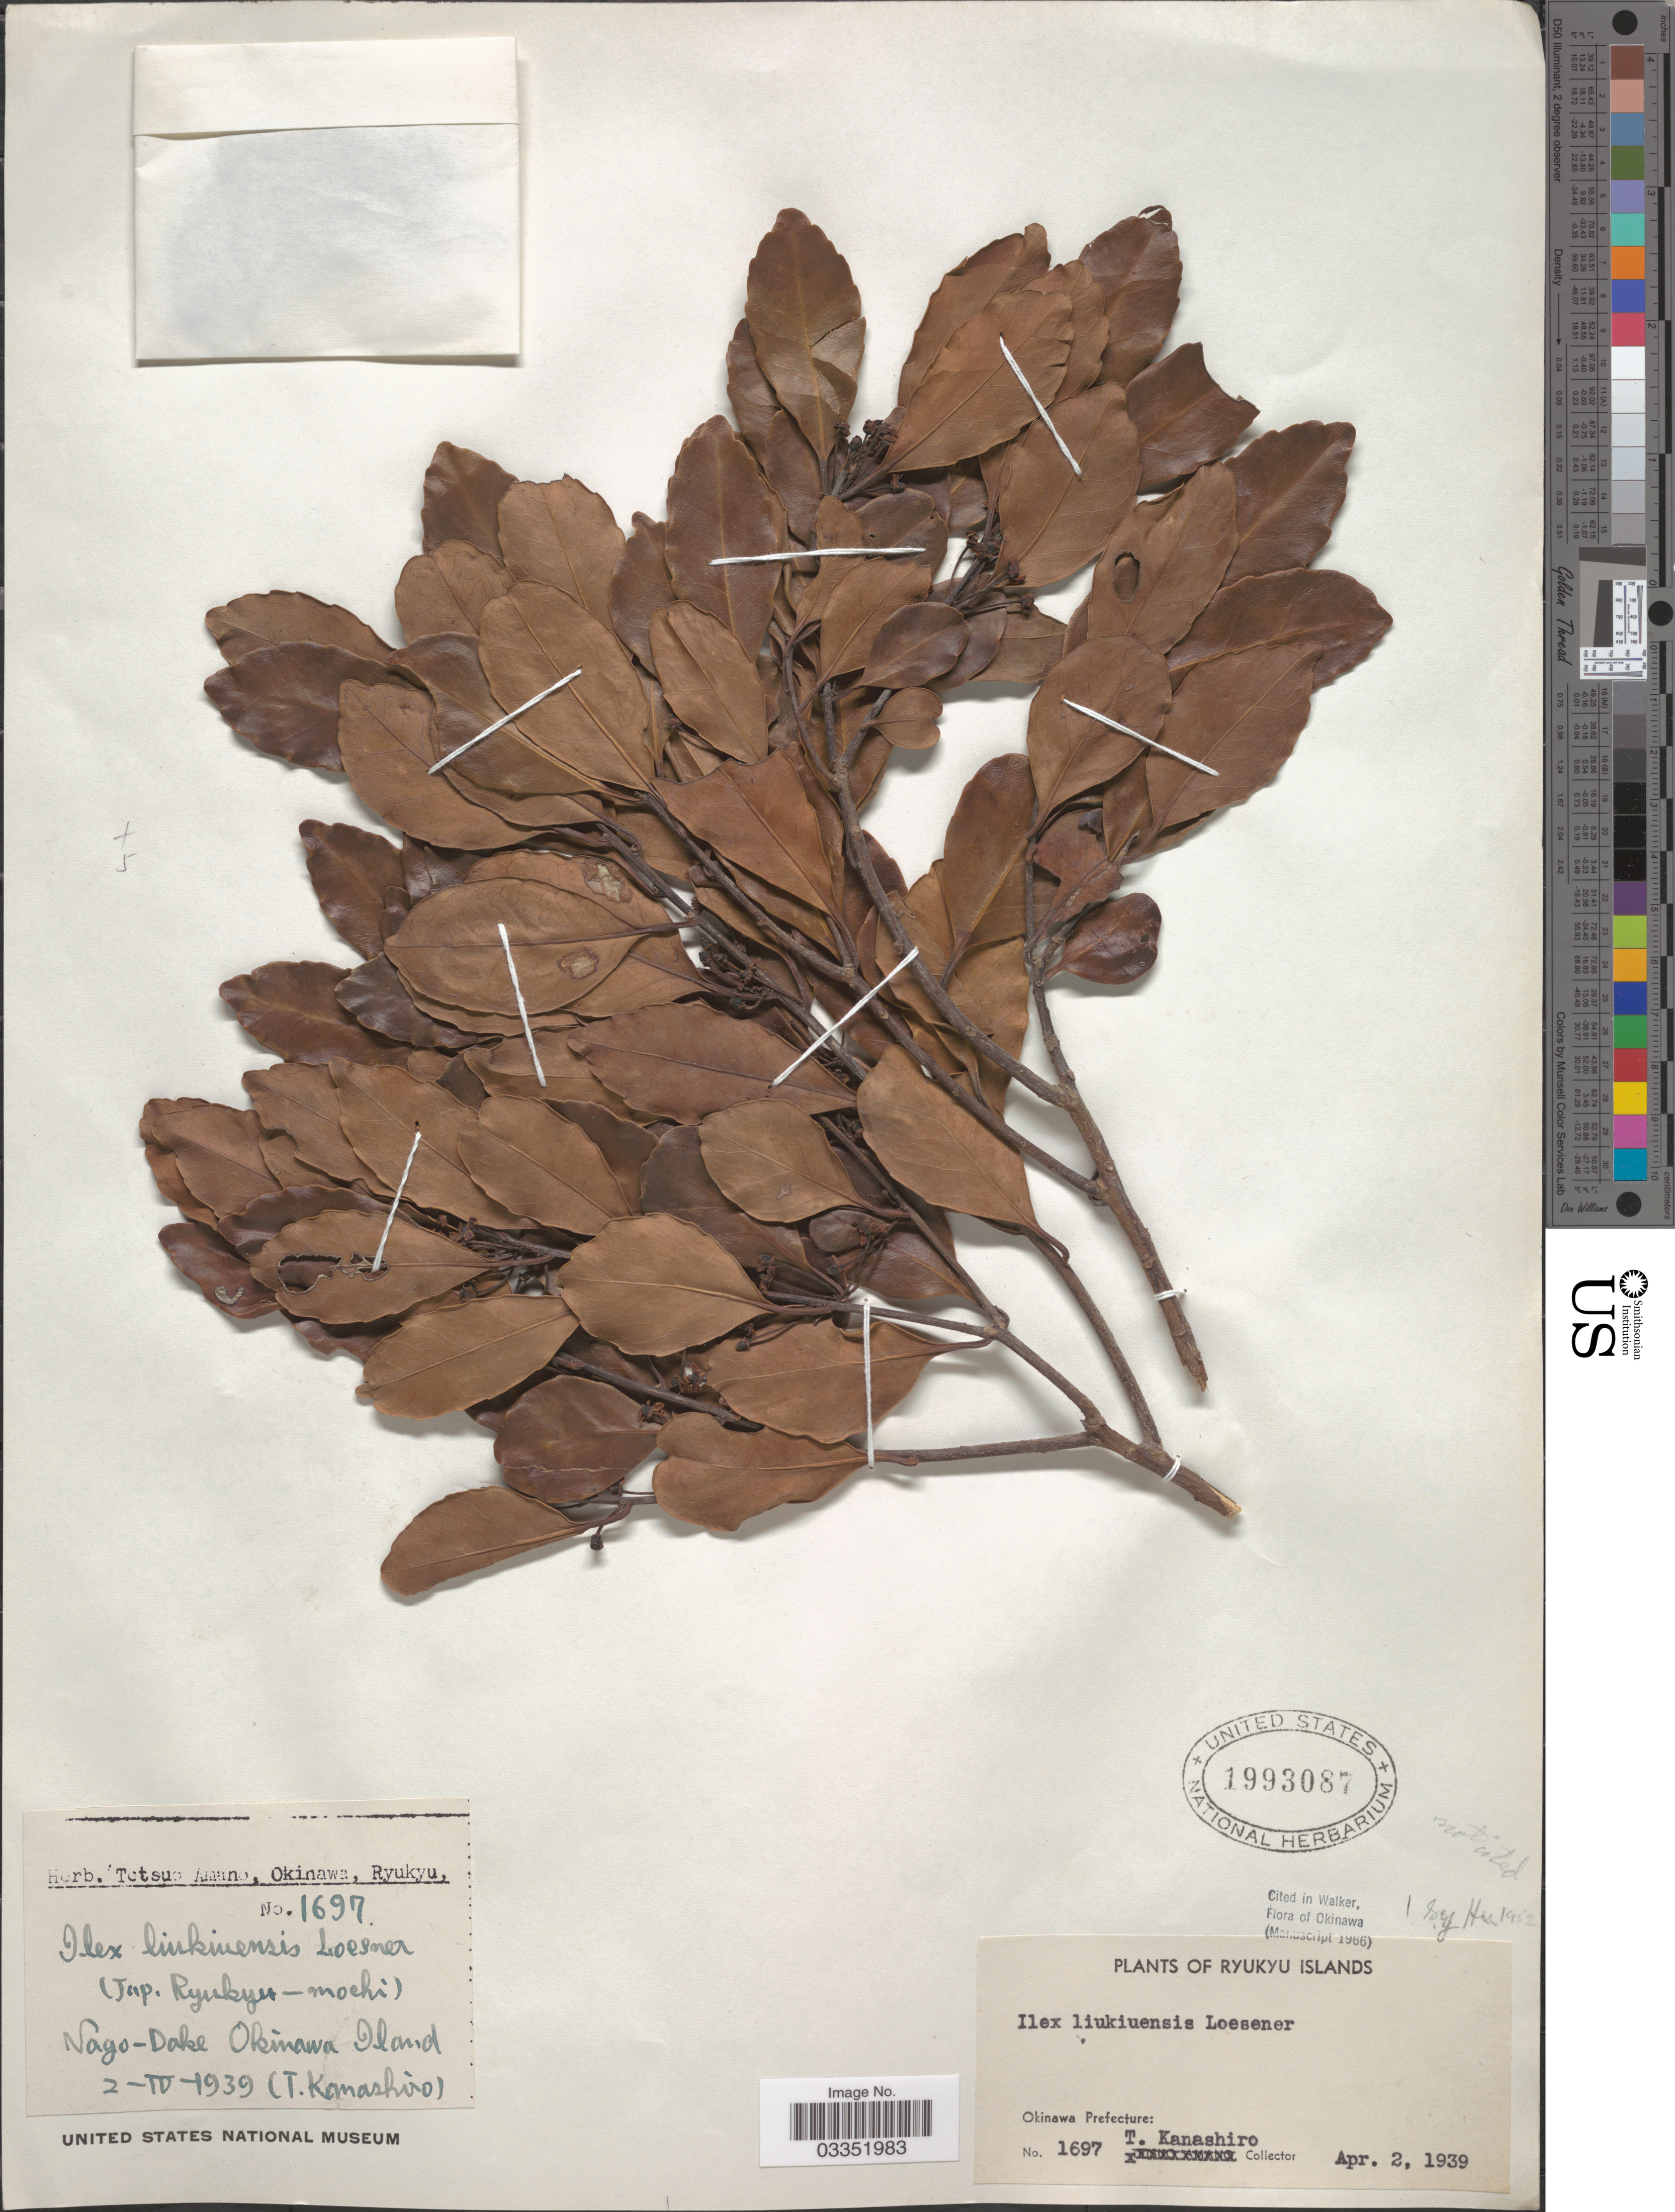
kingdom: Plantae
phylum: Tracheophyta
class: Magnoliopsida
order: Aquifoliales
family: Aquifoliaceae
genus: Ilex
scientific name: Ilex liukiuensis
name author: Loes.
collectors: T. Kanashiro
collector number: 1697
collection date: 1939-04-02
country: Japan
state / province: Okinawa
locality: Ryukyu Islands. Okinawa Prefecture. Nago-Dake Okinawa Iland.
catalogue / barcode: US 1993087